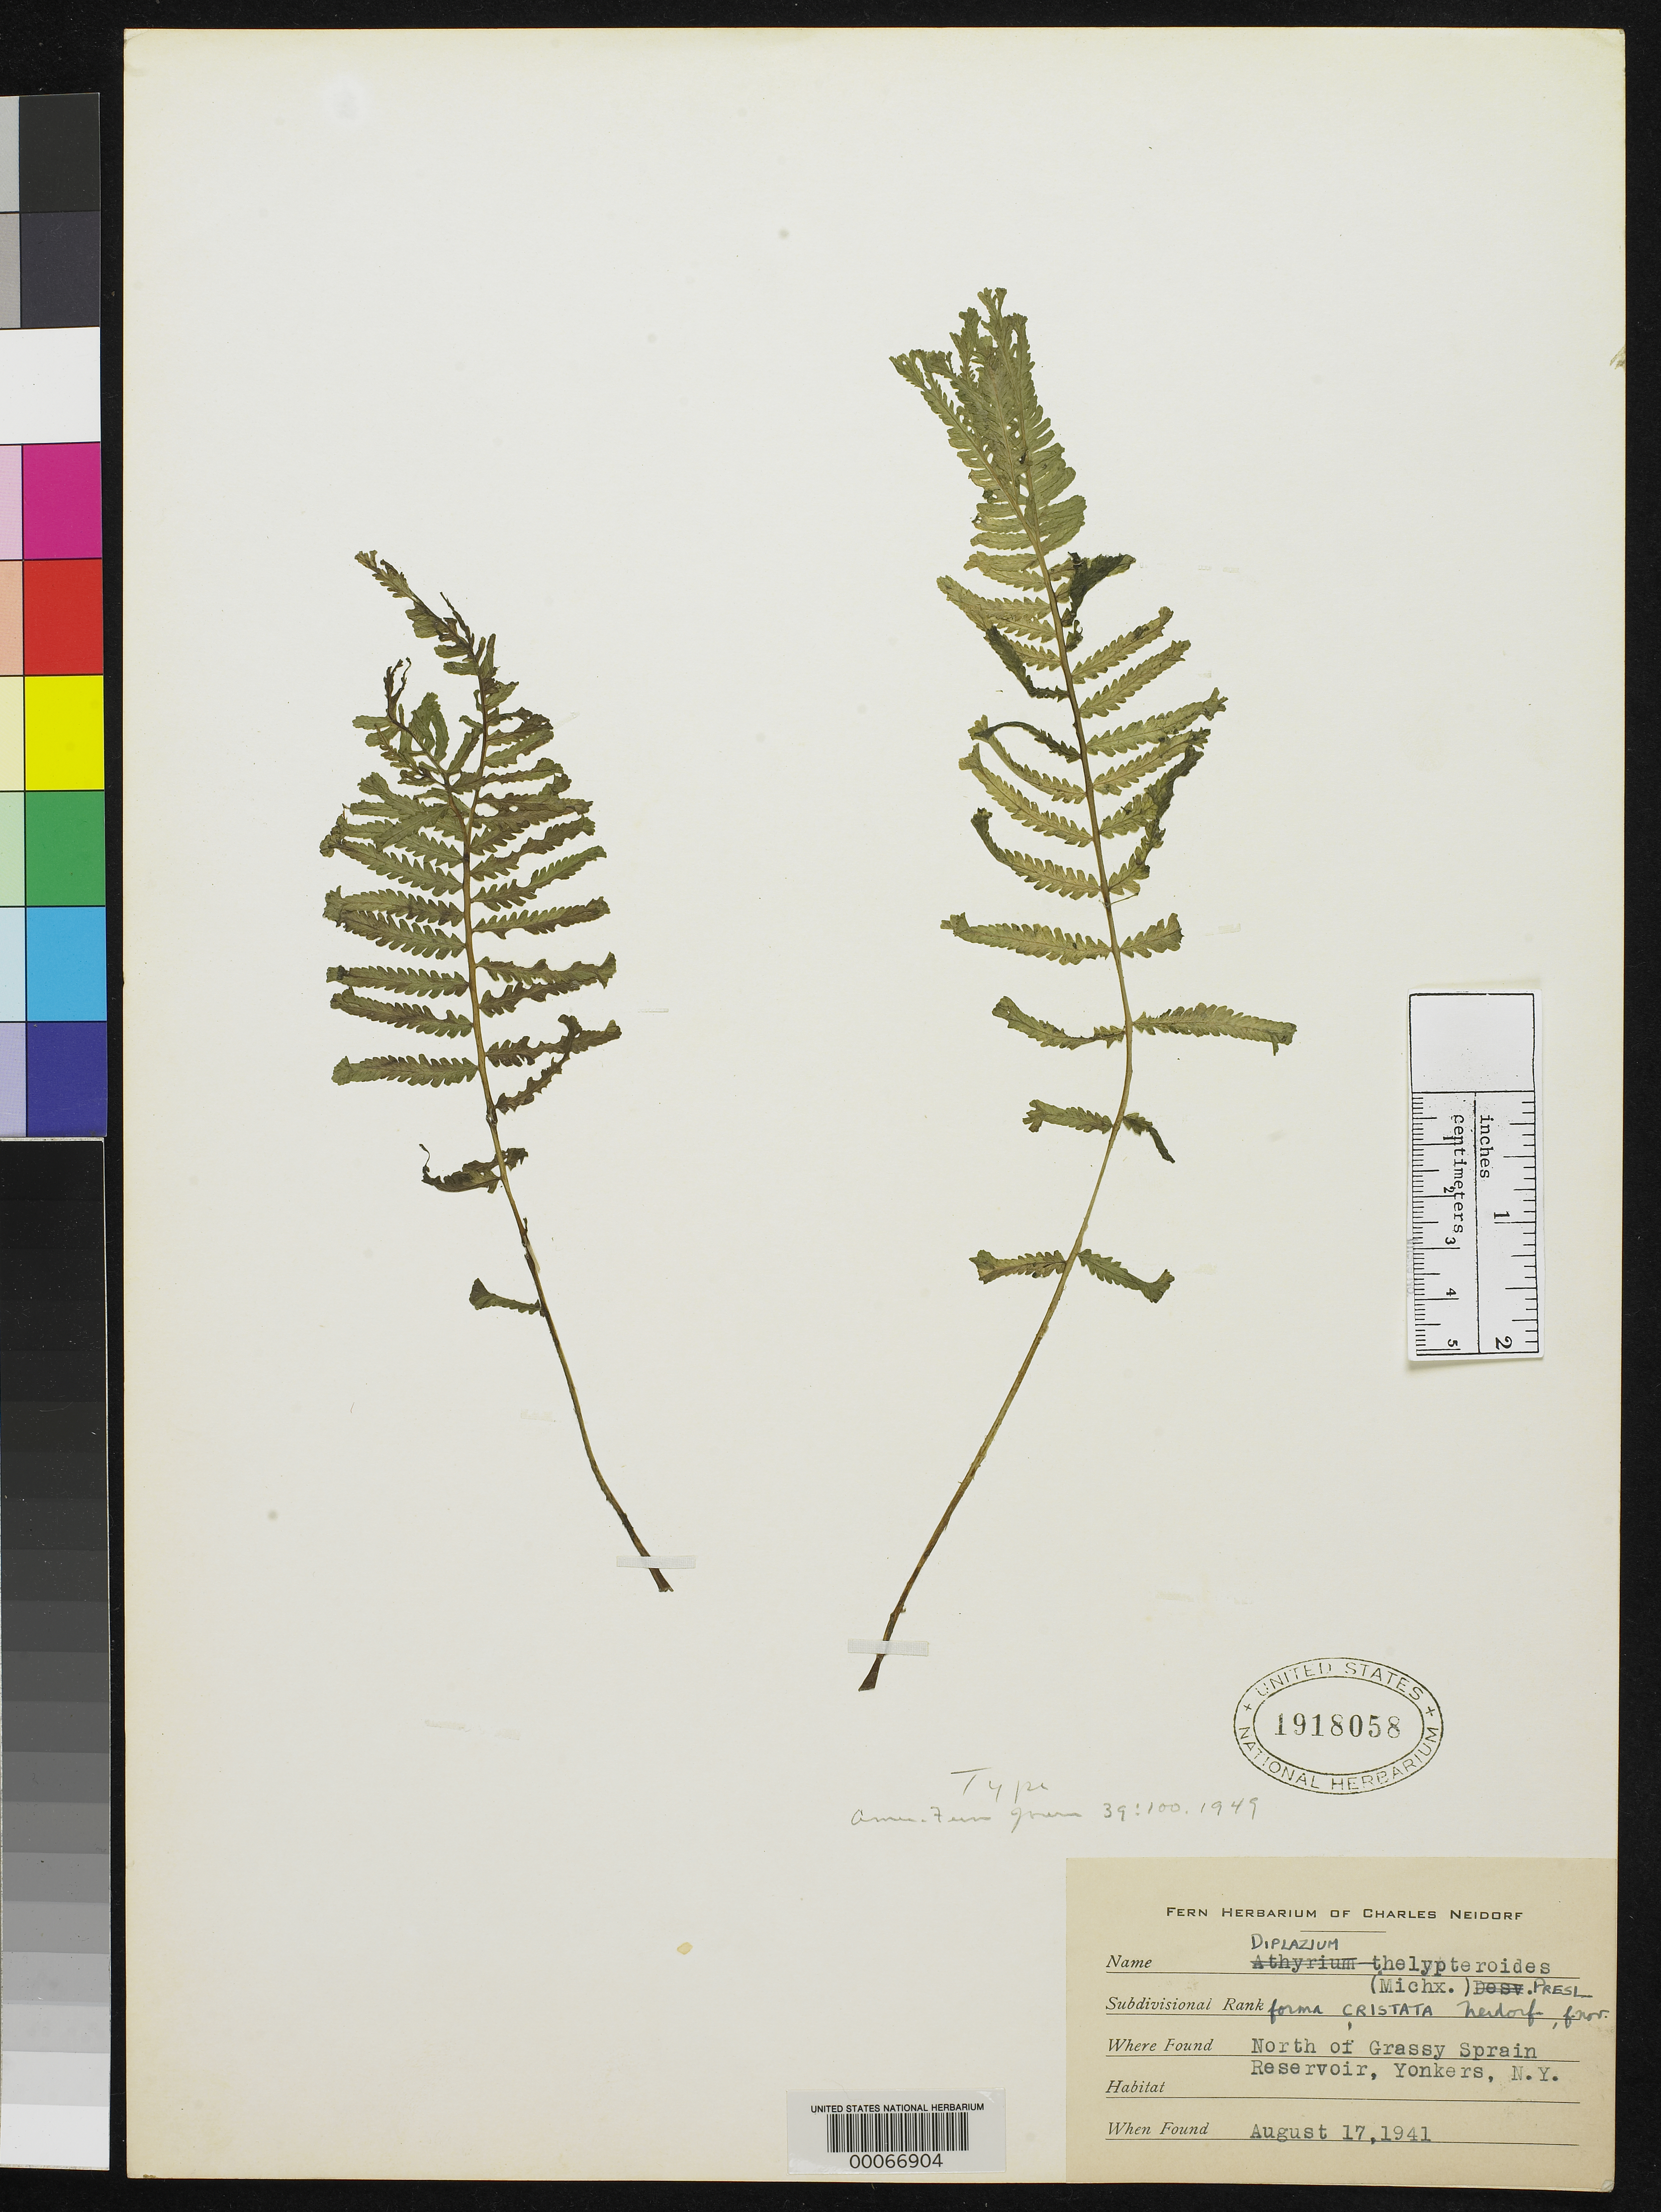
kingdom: Plantae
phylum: Tracheophyta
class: Polypodiopsida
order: Polypodiales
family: Athyriaceae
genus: Diplazium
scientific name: Diplazium thelypteroides f. cristatum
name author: Neidorf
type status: Holotype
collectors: C. Neidorf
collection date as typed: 17 Aug 1941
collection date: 1941-08-17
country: United States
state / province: New York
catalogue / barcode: US 1918058